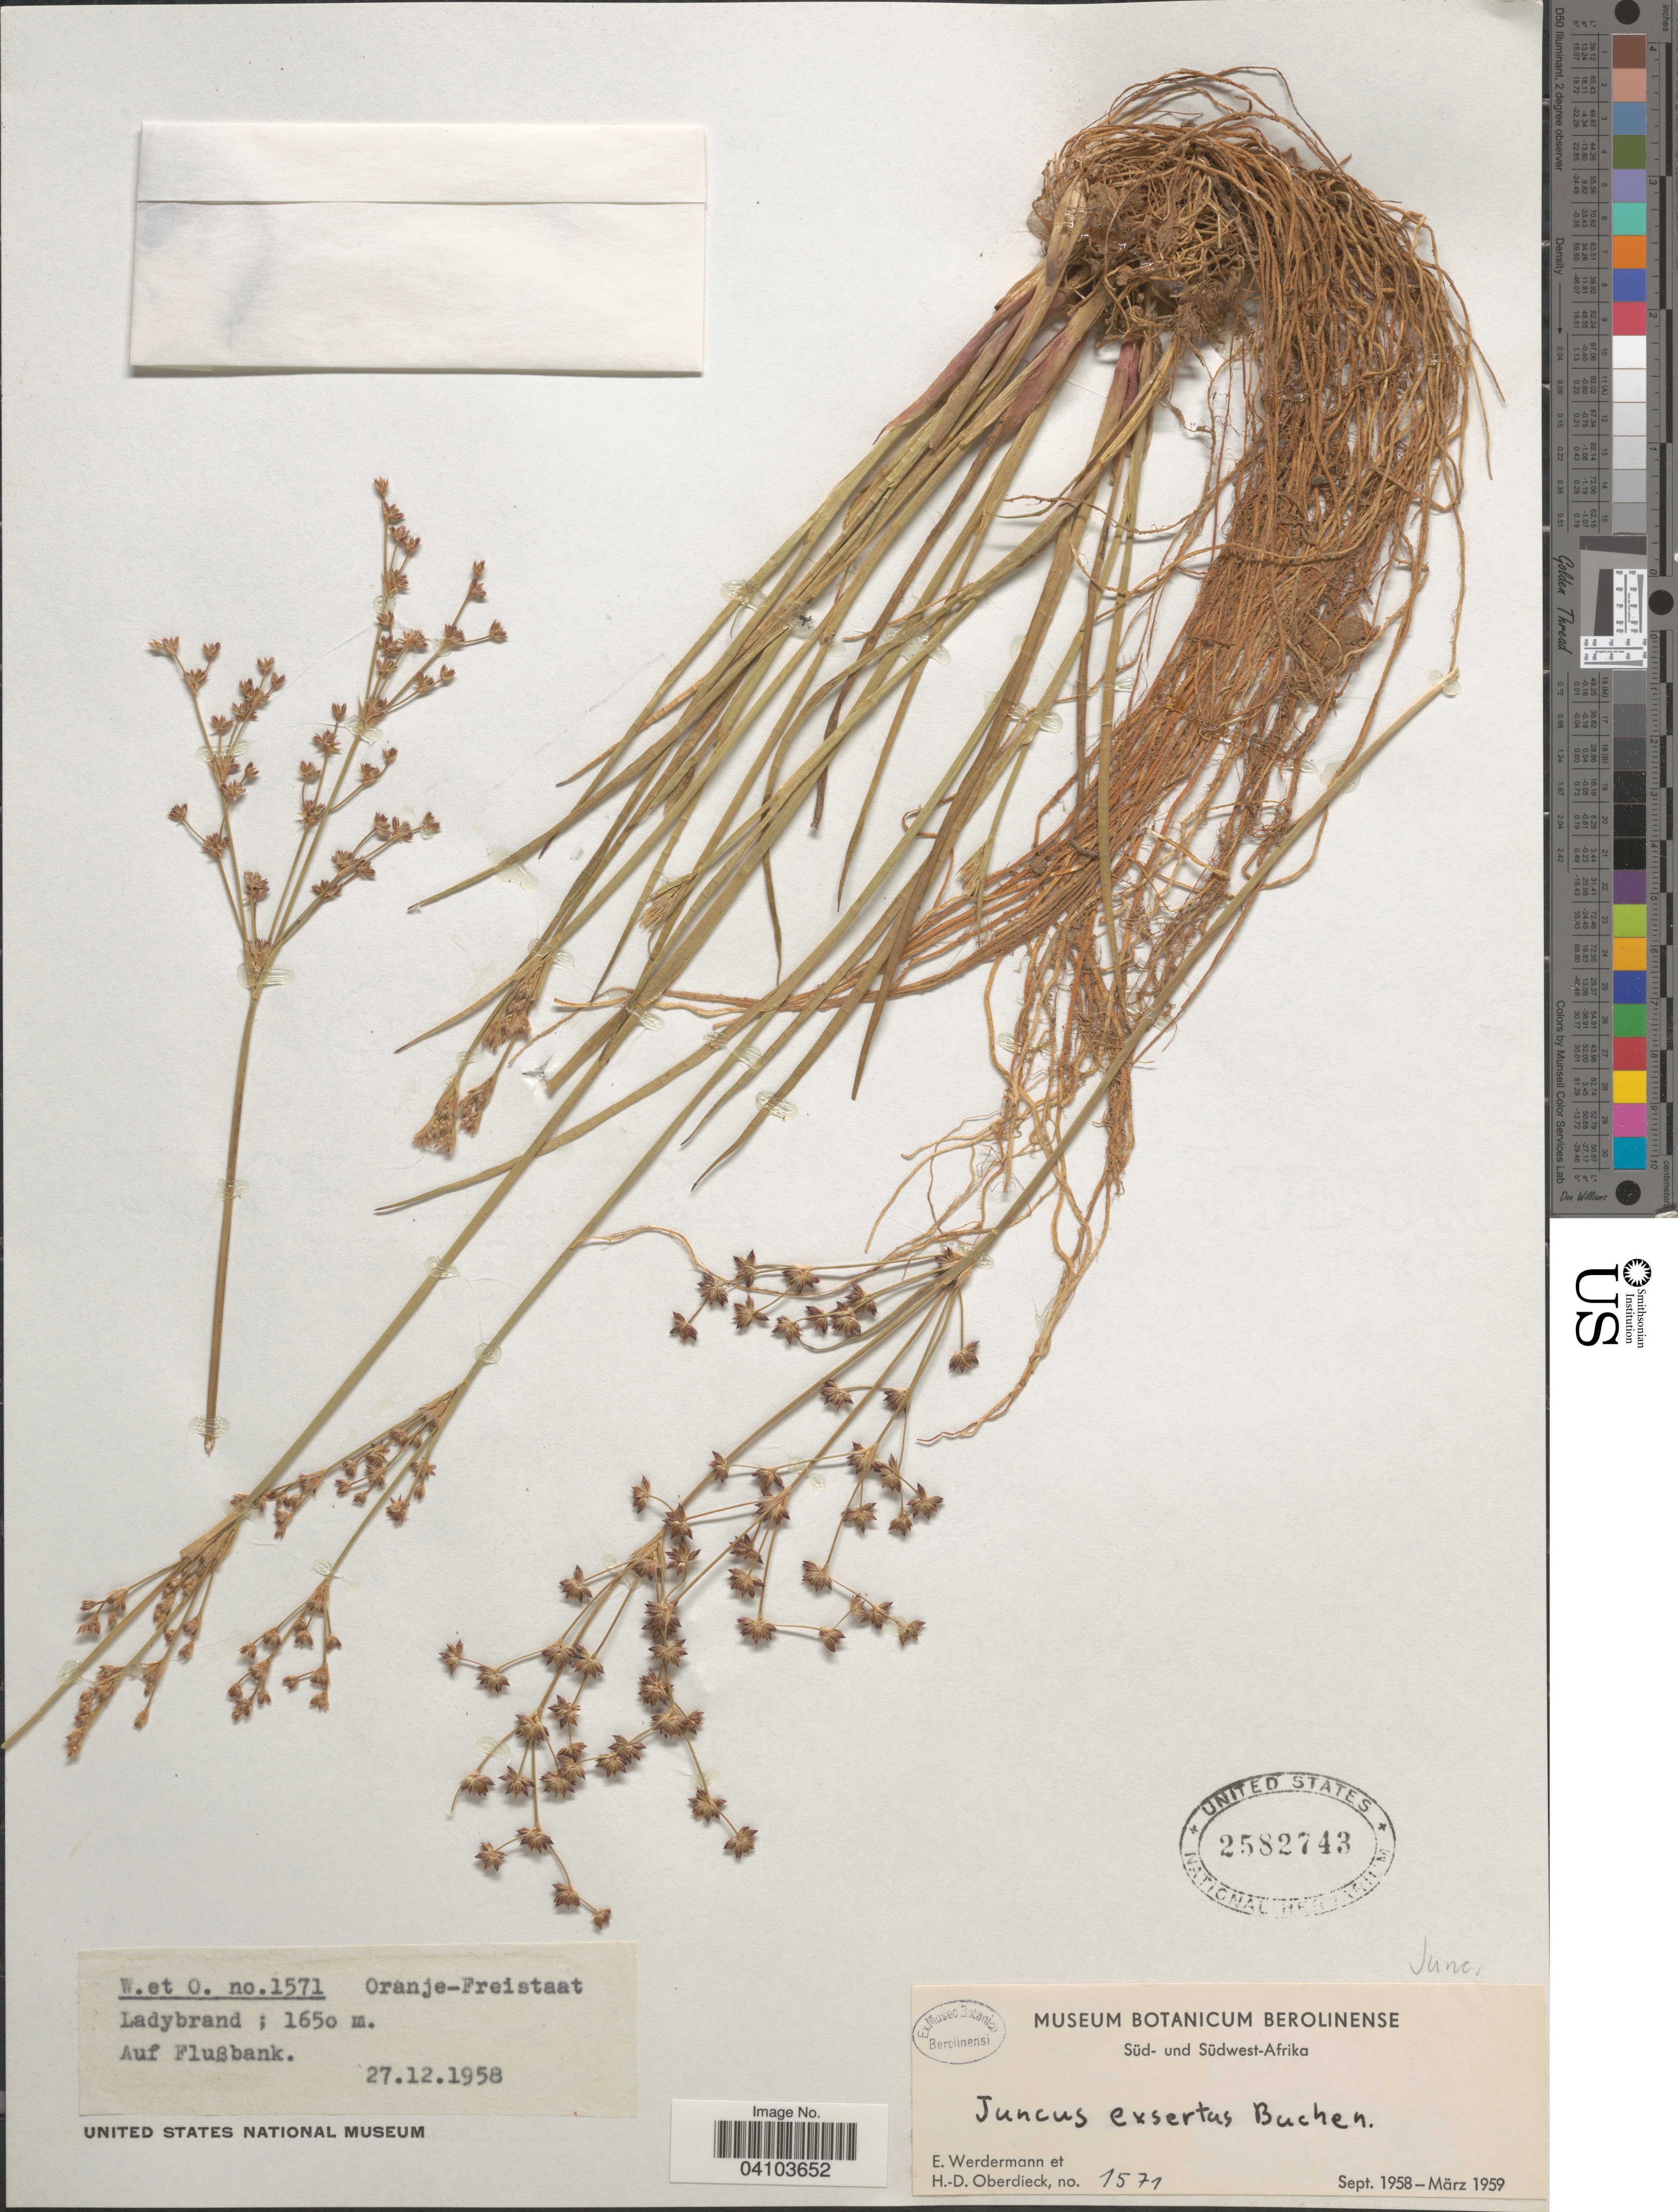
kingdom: Plantae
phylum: Tracheophyta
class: Liliopsida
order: Poales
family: Juncaceae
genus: Juncus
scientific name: Juncus exsertus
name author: Buchenau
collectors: E. Werdermann & H. Oberdieck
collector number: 1571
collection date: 1958-12-27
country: South Africa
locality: Süd- und Südwest-Afrika. [unsure placement] Oranje-Freistaat Ladybrand. Auf Flußbank.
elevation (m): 1650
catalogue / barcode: US 2582743